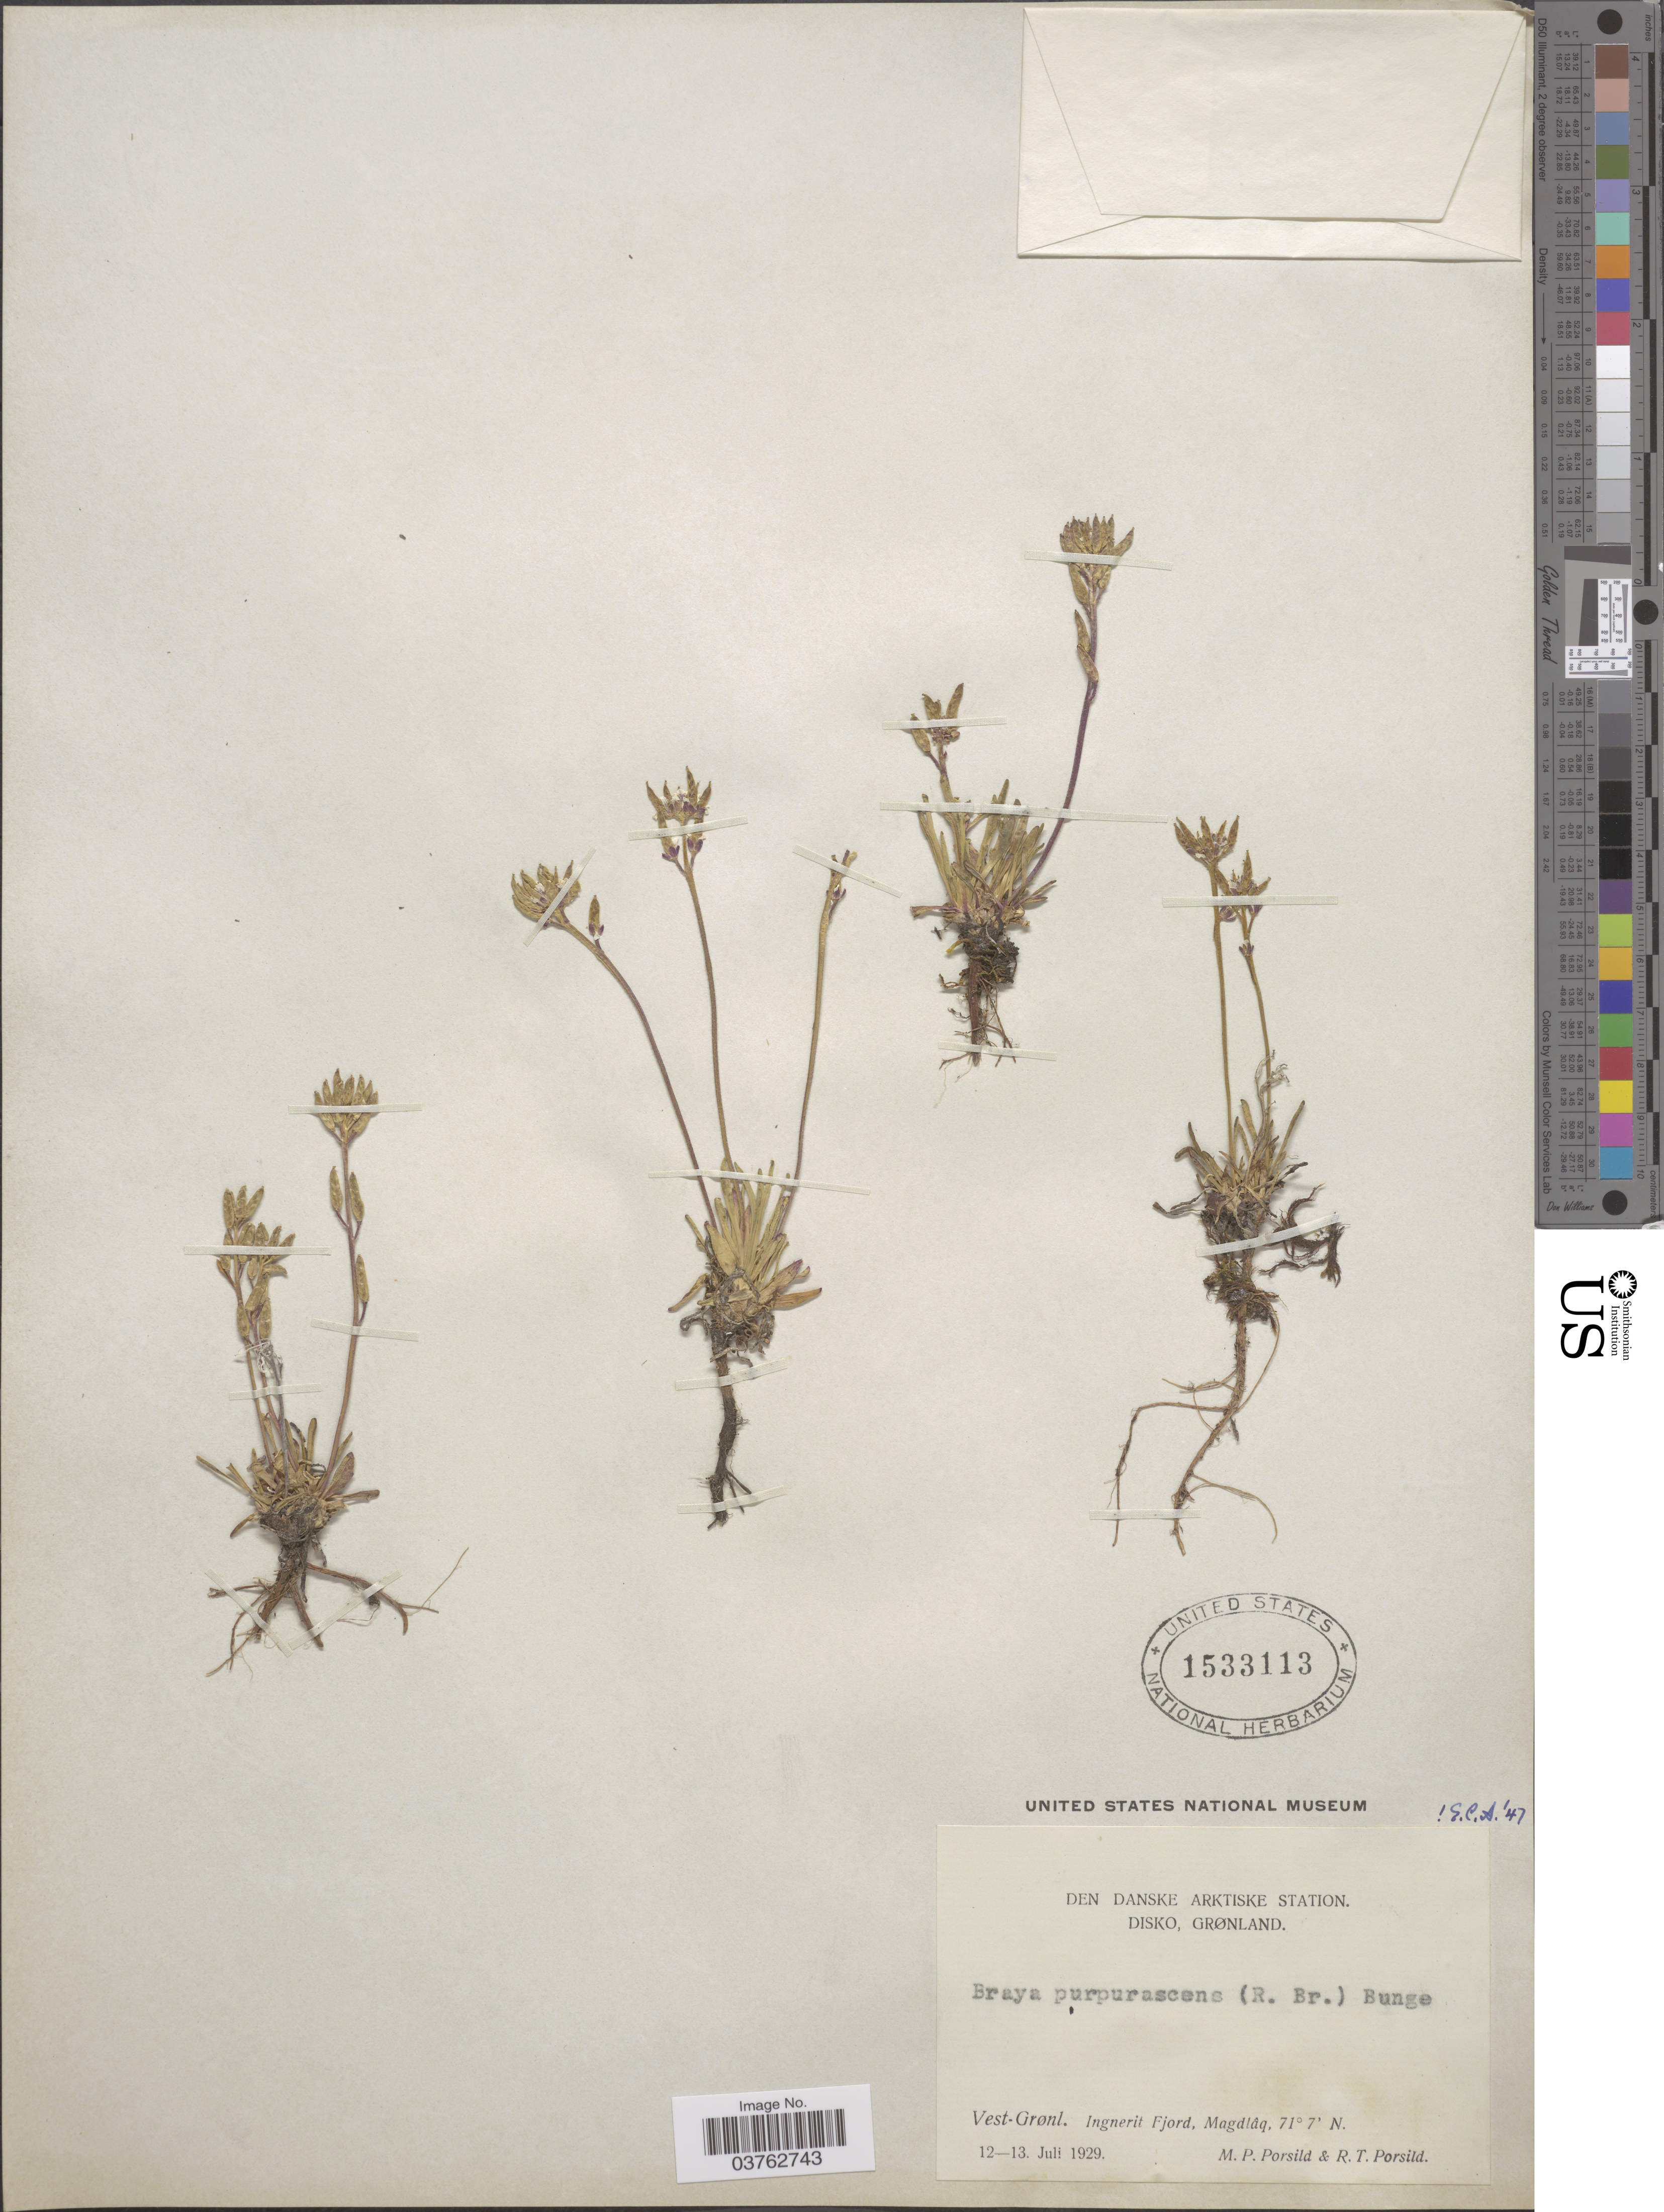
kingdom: Plantae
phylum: Tracheophyta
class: Magnoliopsida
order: Brassicales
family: Brassicaceae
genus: Braya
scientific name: Braya purpurascens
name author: (R. Br.) Bunge ex Ledeb.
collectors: M. P. Porsild & R. T. Porsild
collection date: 1929-07-12/1929-07-13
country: Greenland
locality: Den Danske Arktiske Station. Disko, Grønland. Vest-Grønl. Ingnerit Fjord, Magdlâq.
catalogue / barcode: US 1533113